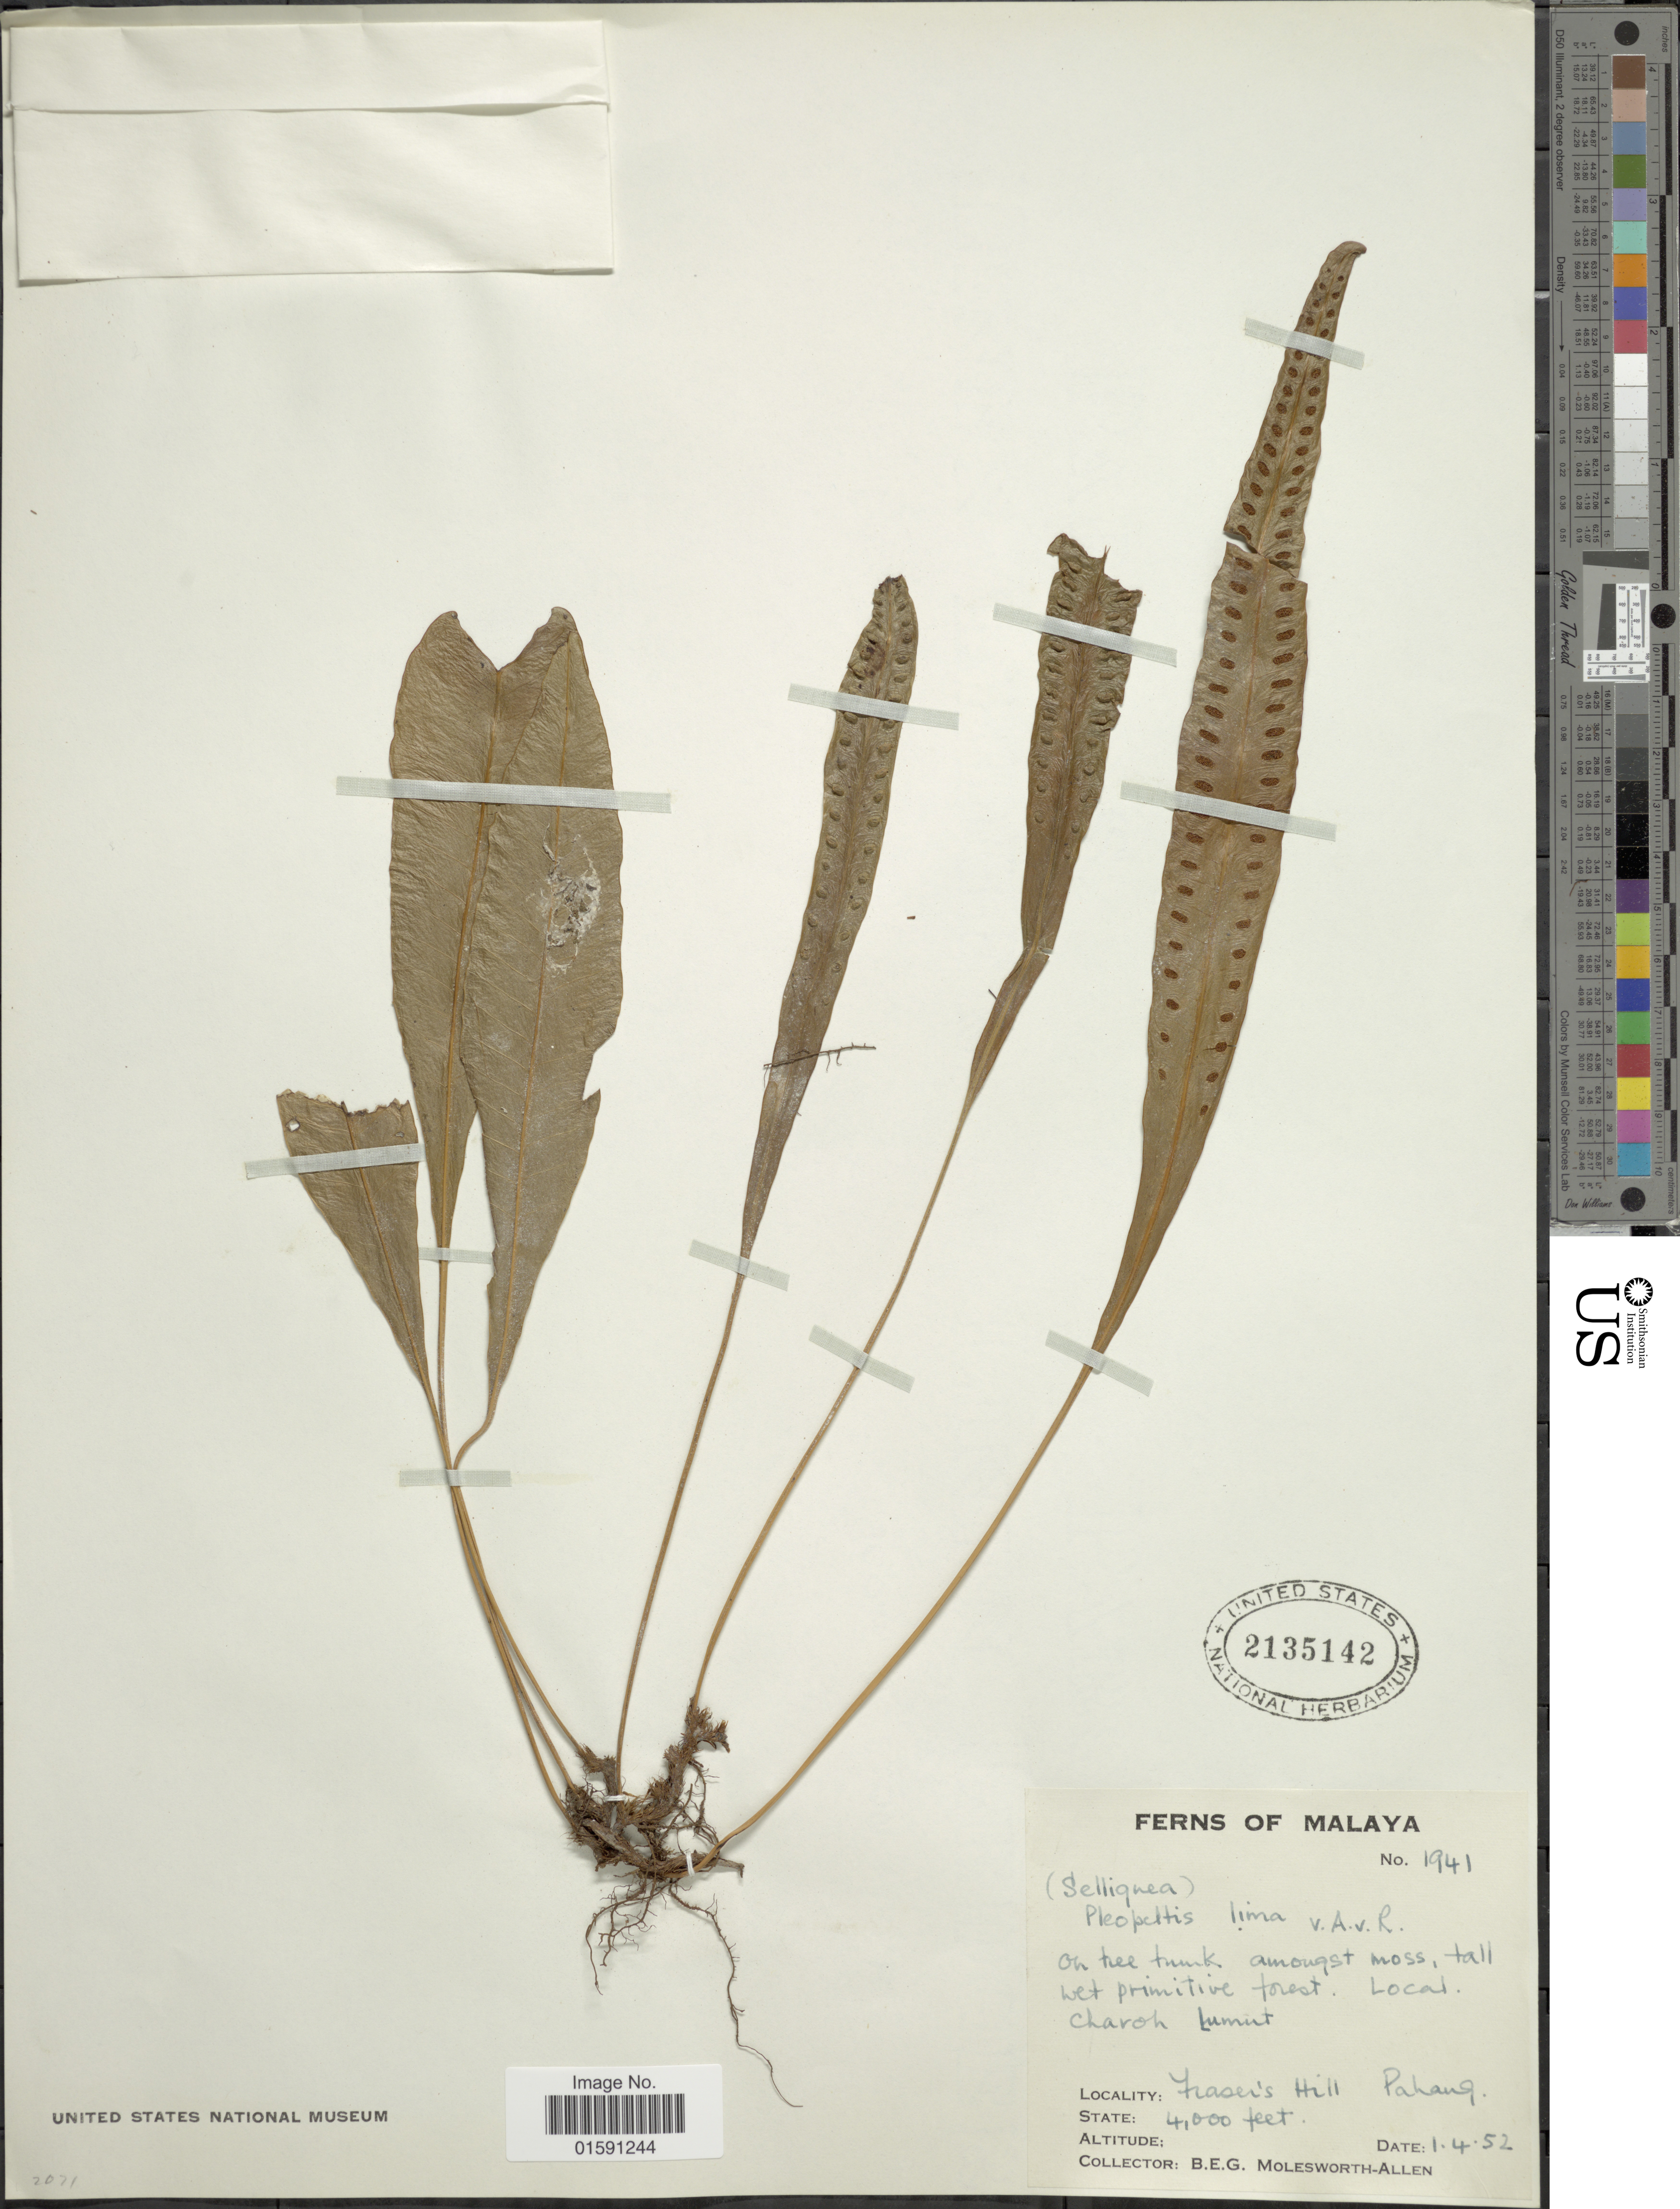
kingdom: Plantae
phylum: Tracheophyta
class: Polypodiopsida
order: Polypodiales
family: Polypodiaceae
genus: Selliguea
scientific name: Selliguea lima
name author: (Alderw.) Holttum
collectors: B. E. G. Molesworth-Allen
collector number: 1941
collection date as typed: Transcribed d/m/y: 1/4/52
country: Malaysia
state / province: Pahang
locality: Malaya, Fraser's Hill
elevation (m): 1219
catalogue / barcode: US 2135142